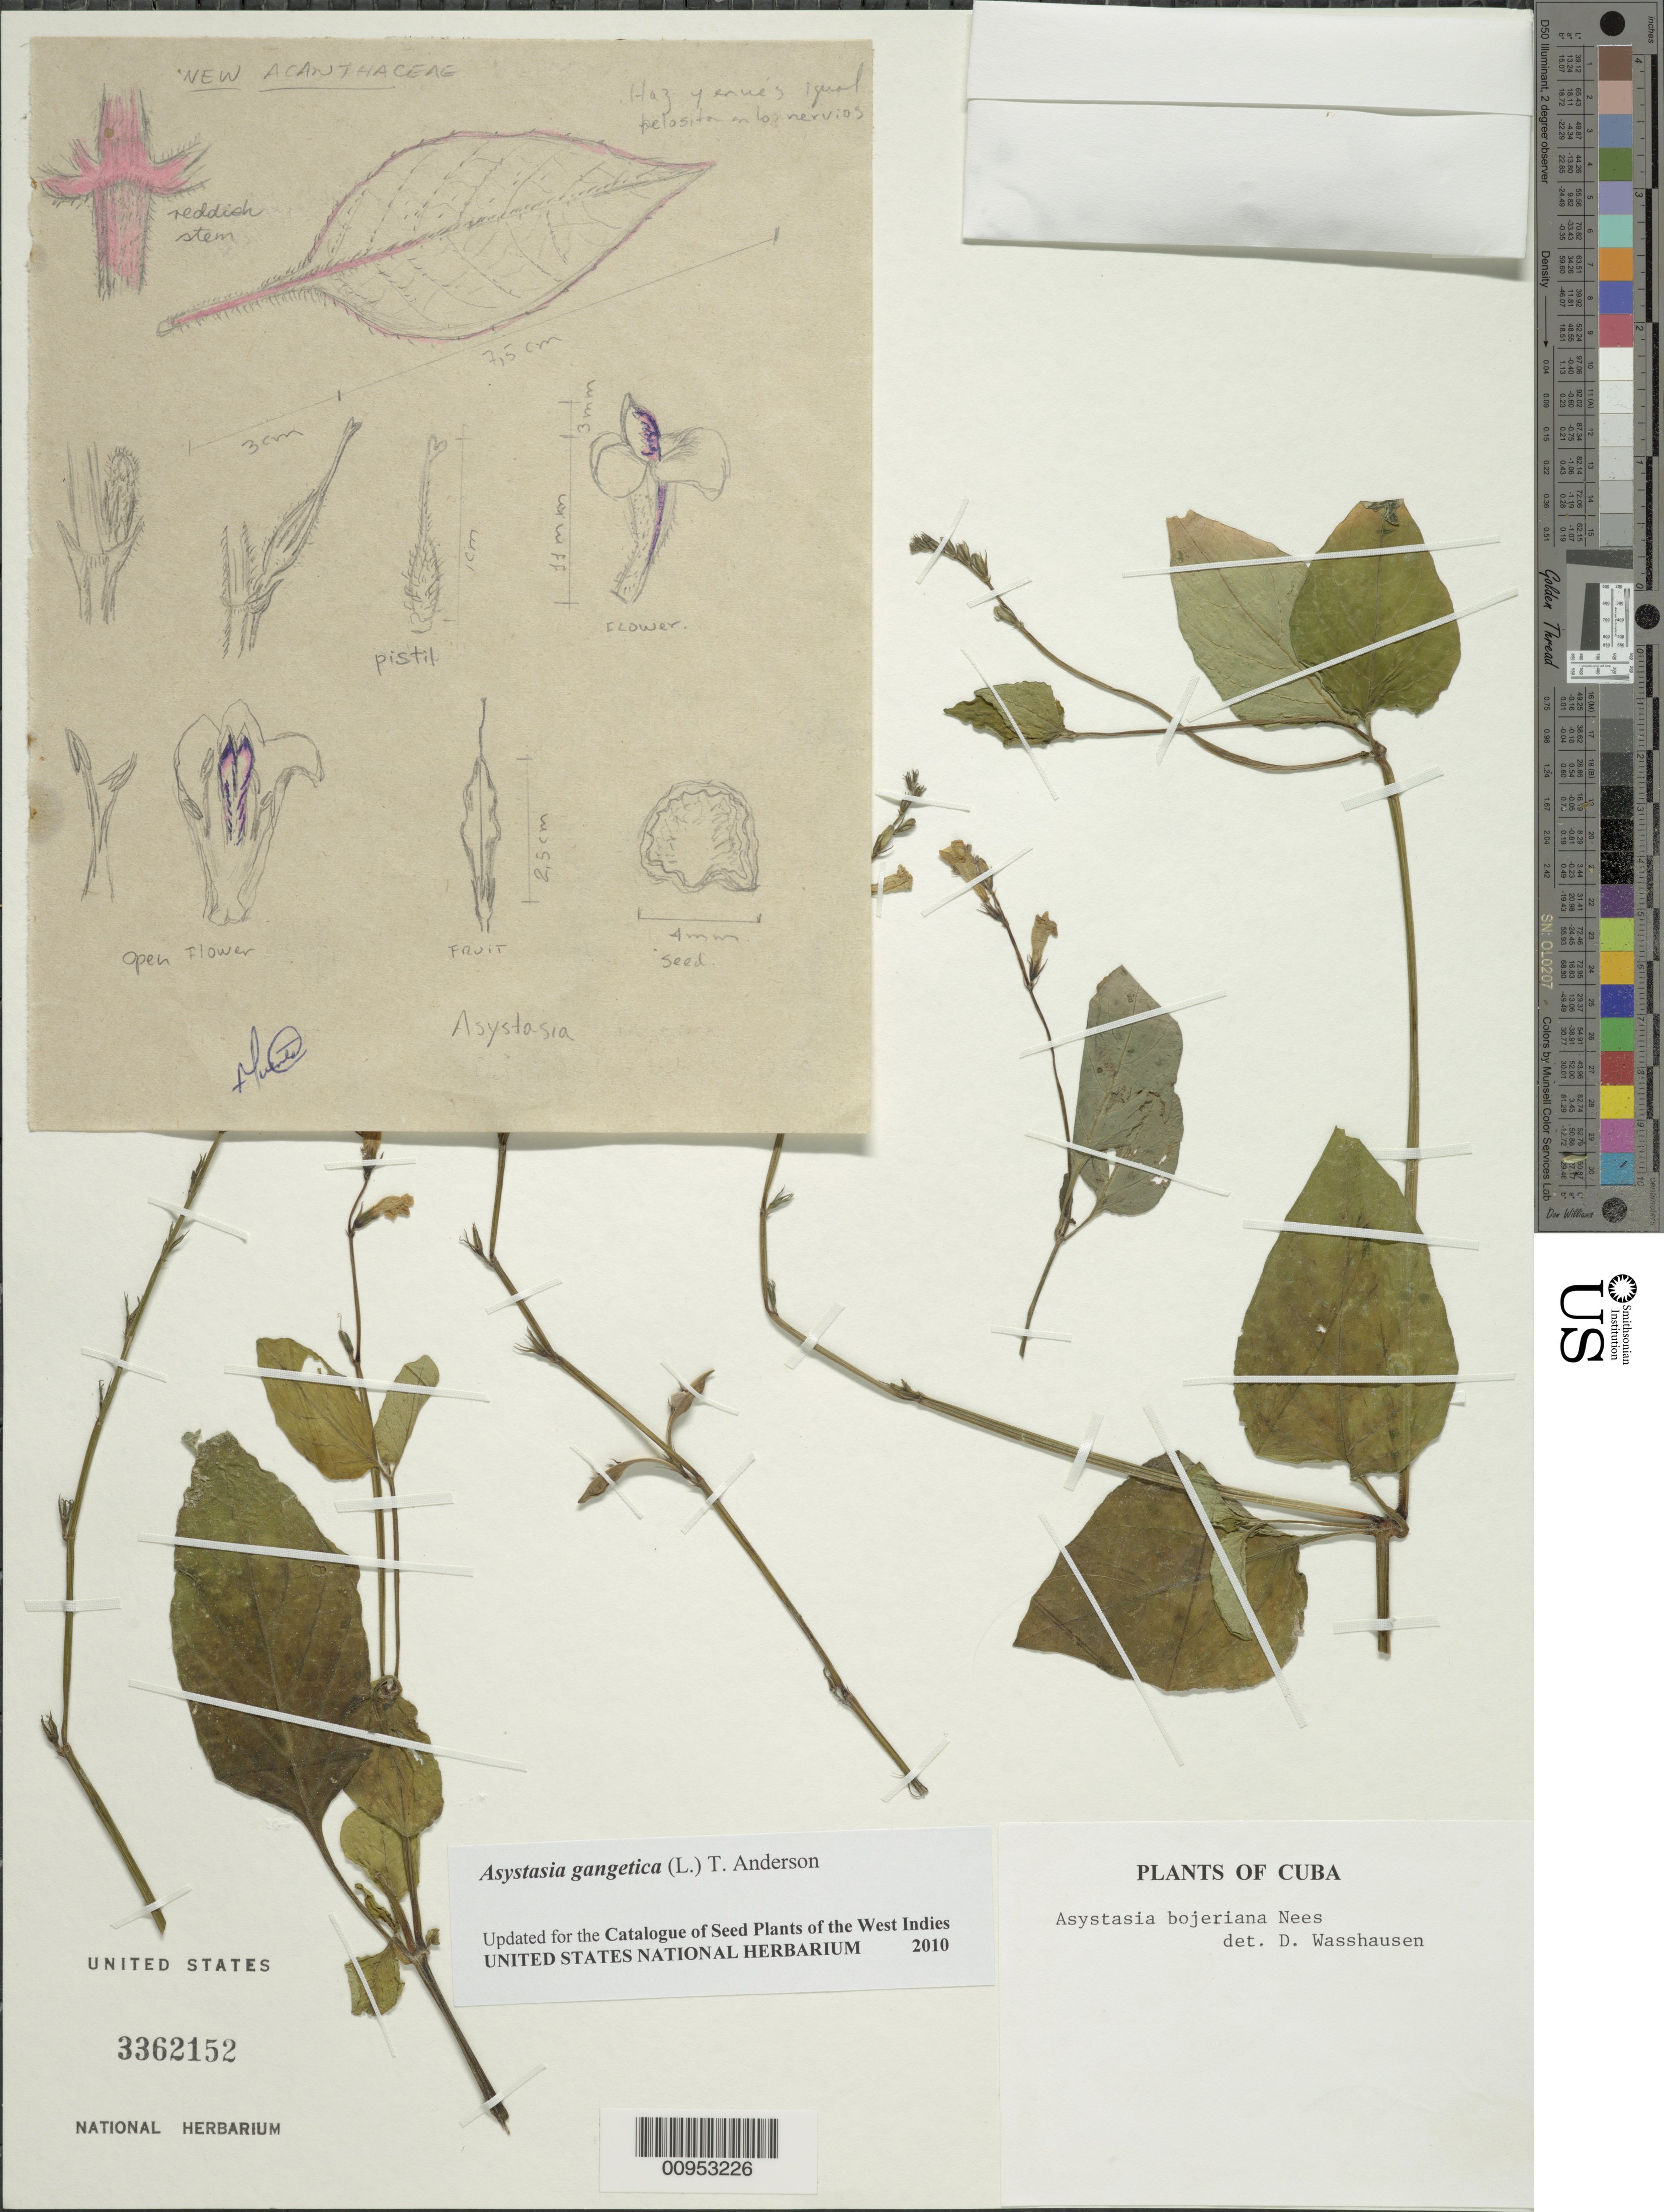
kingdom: Plantae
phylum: Tracheophyta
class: Magnoliopsida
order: Lamiales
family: Acanthaceae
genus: Asystasia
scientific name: Asystasia gangetica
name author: (L.) T. Anderson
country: Cuba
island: Cuba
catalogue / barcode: US 3362152